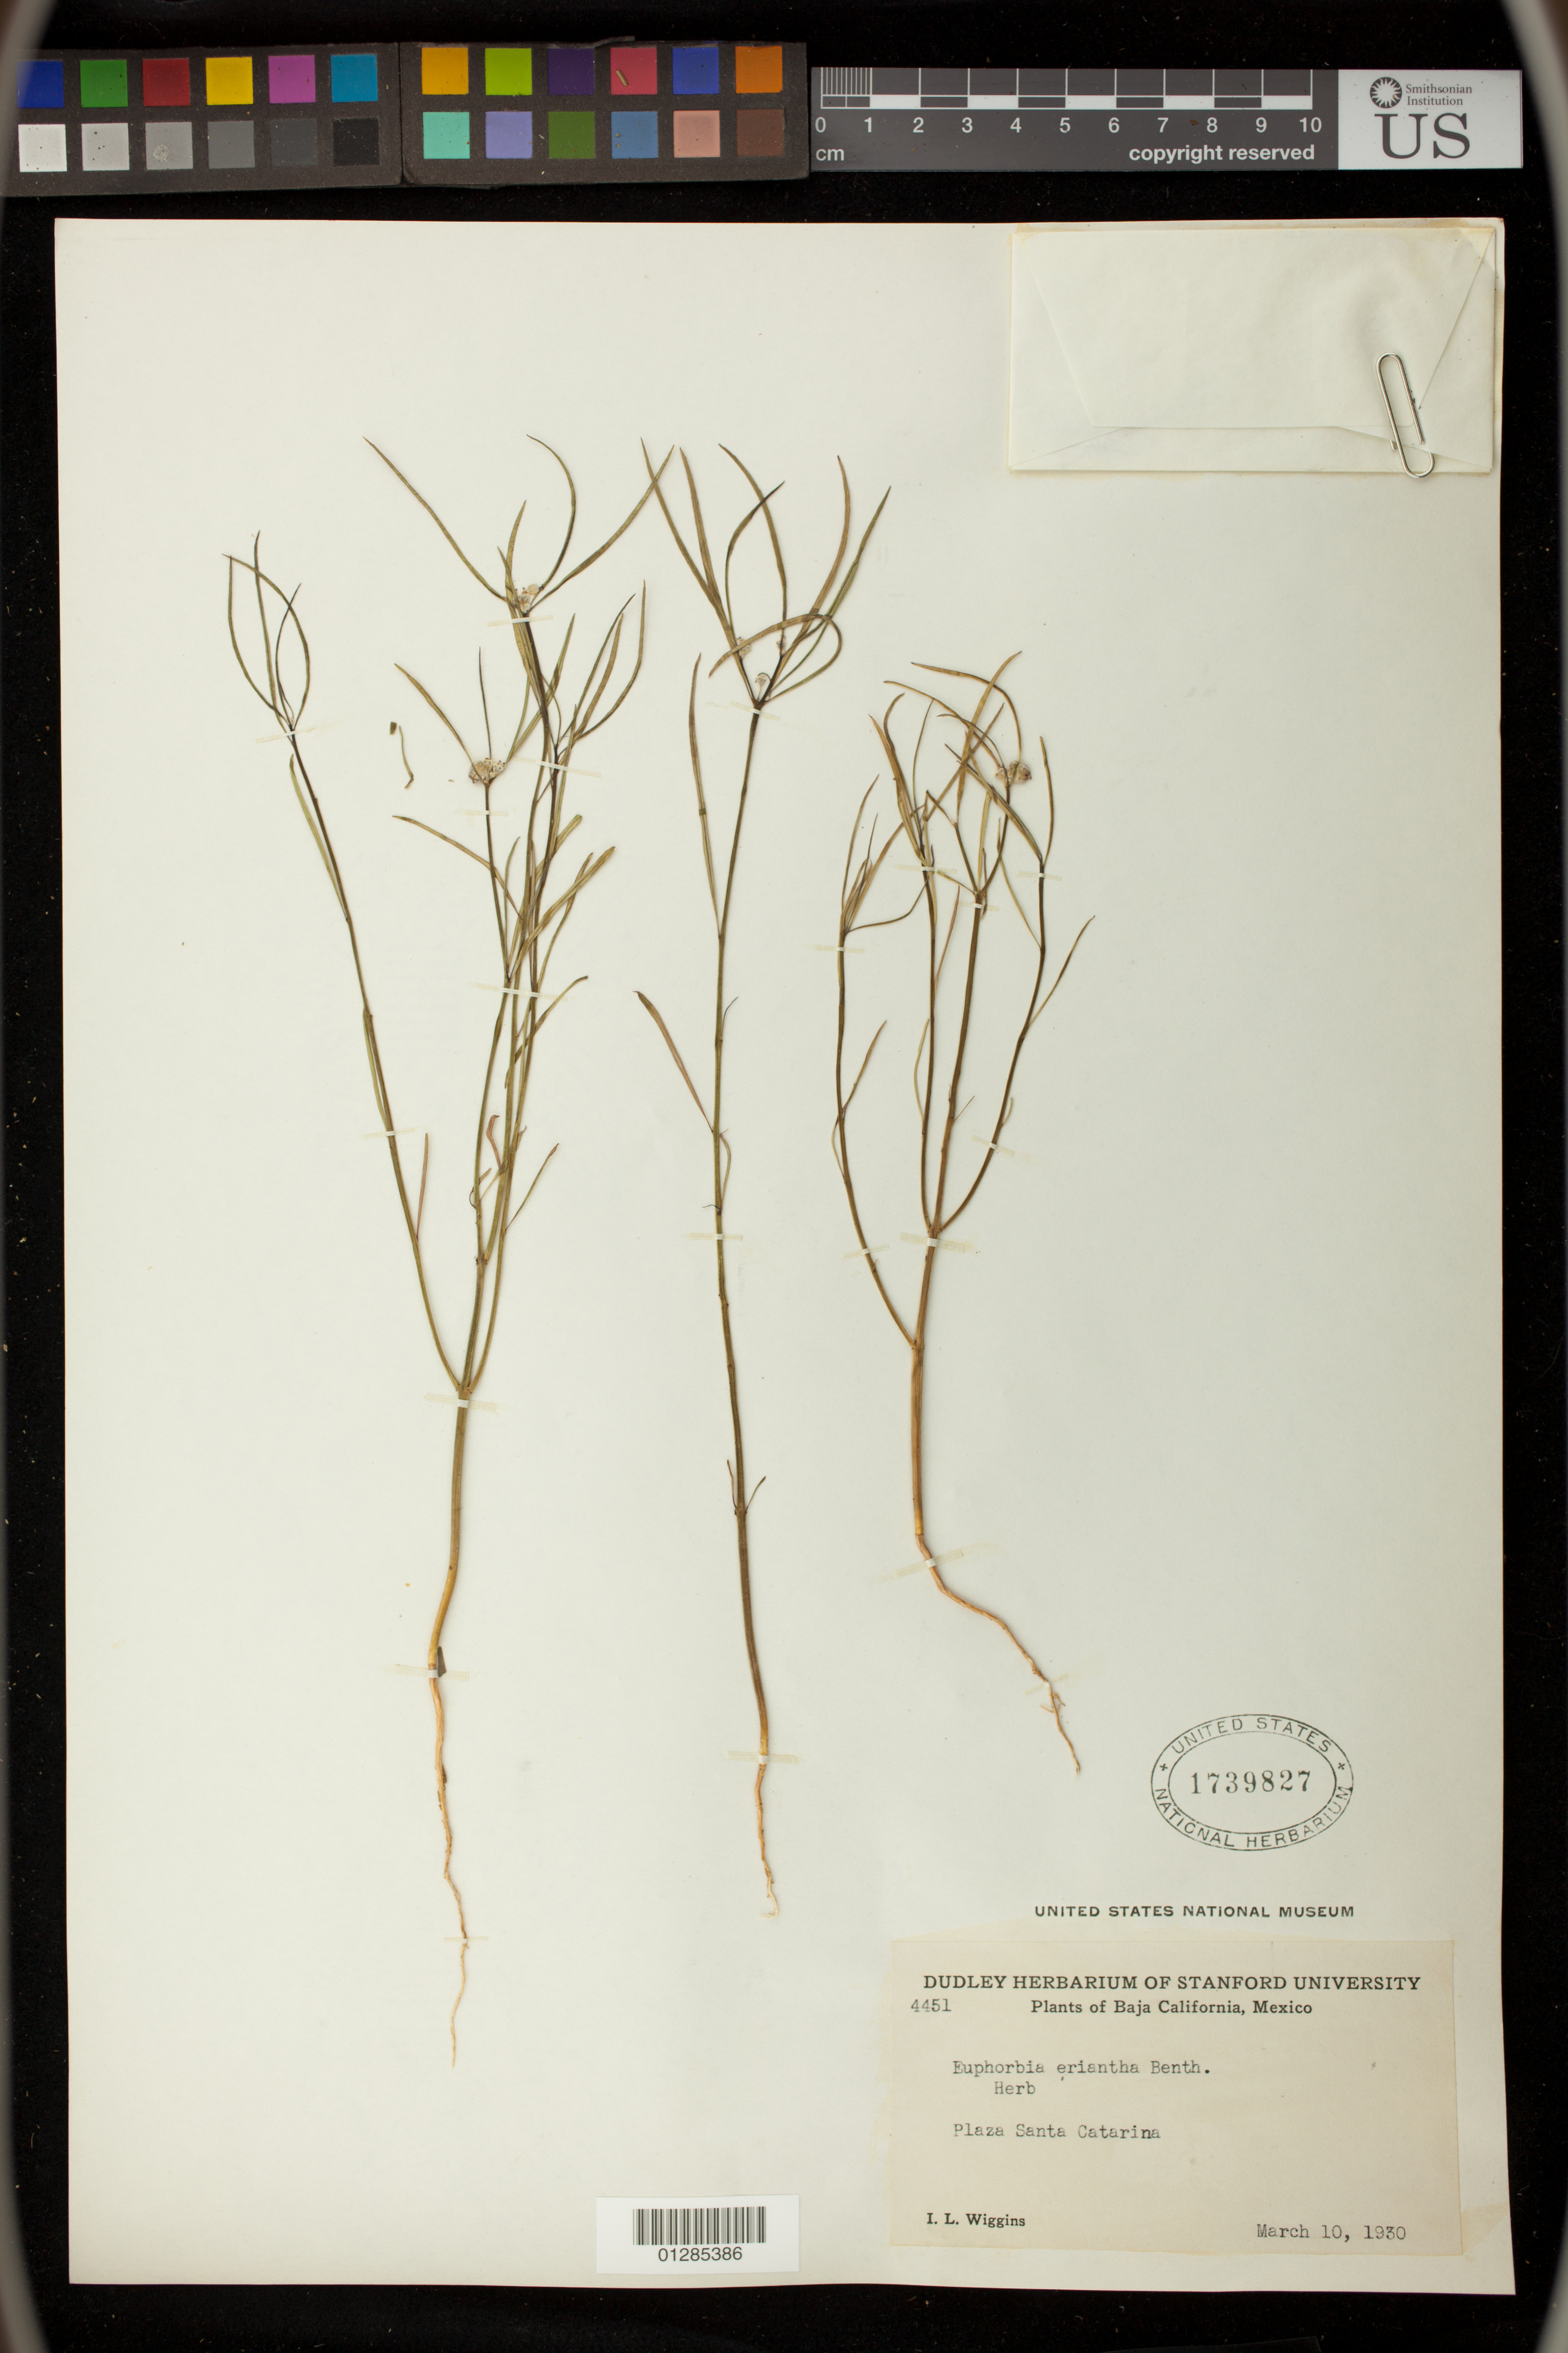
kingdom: Plantae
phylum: Tracheophyta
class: Magnoliopsida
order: Malpighiales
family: Euphorbiaceae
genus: Euphorbia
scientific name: Euphorbia eriantha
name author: Benth.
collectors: I. L. Wiggins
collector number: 4451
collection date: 1930-03-10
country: Mexico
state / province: Baja California Norte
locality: Plaza Santa Catarina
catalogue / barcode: US 1739827